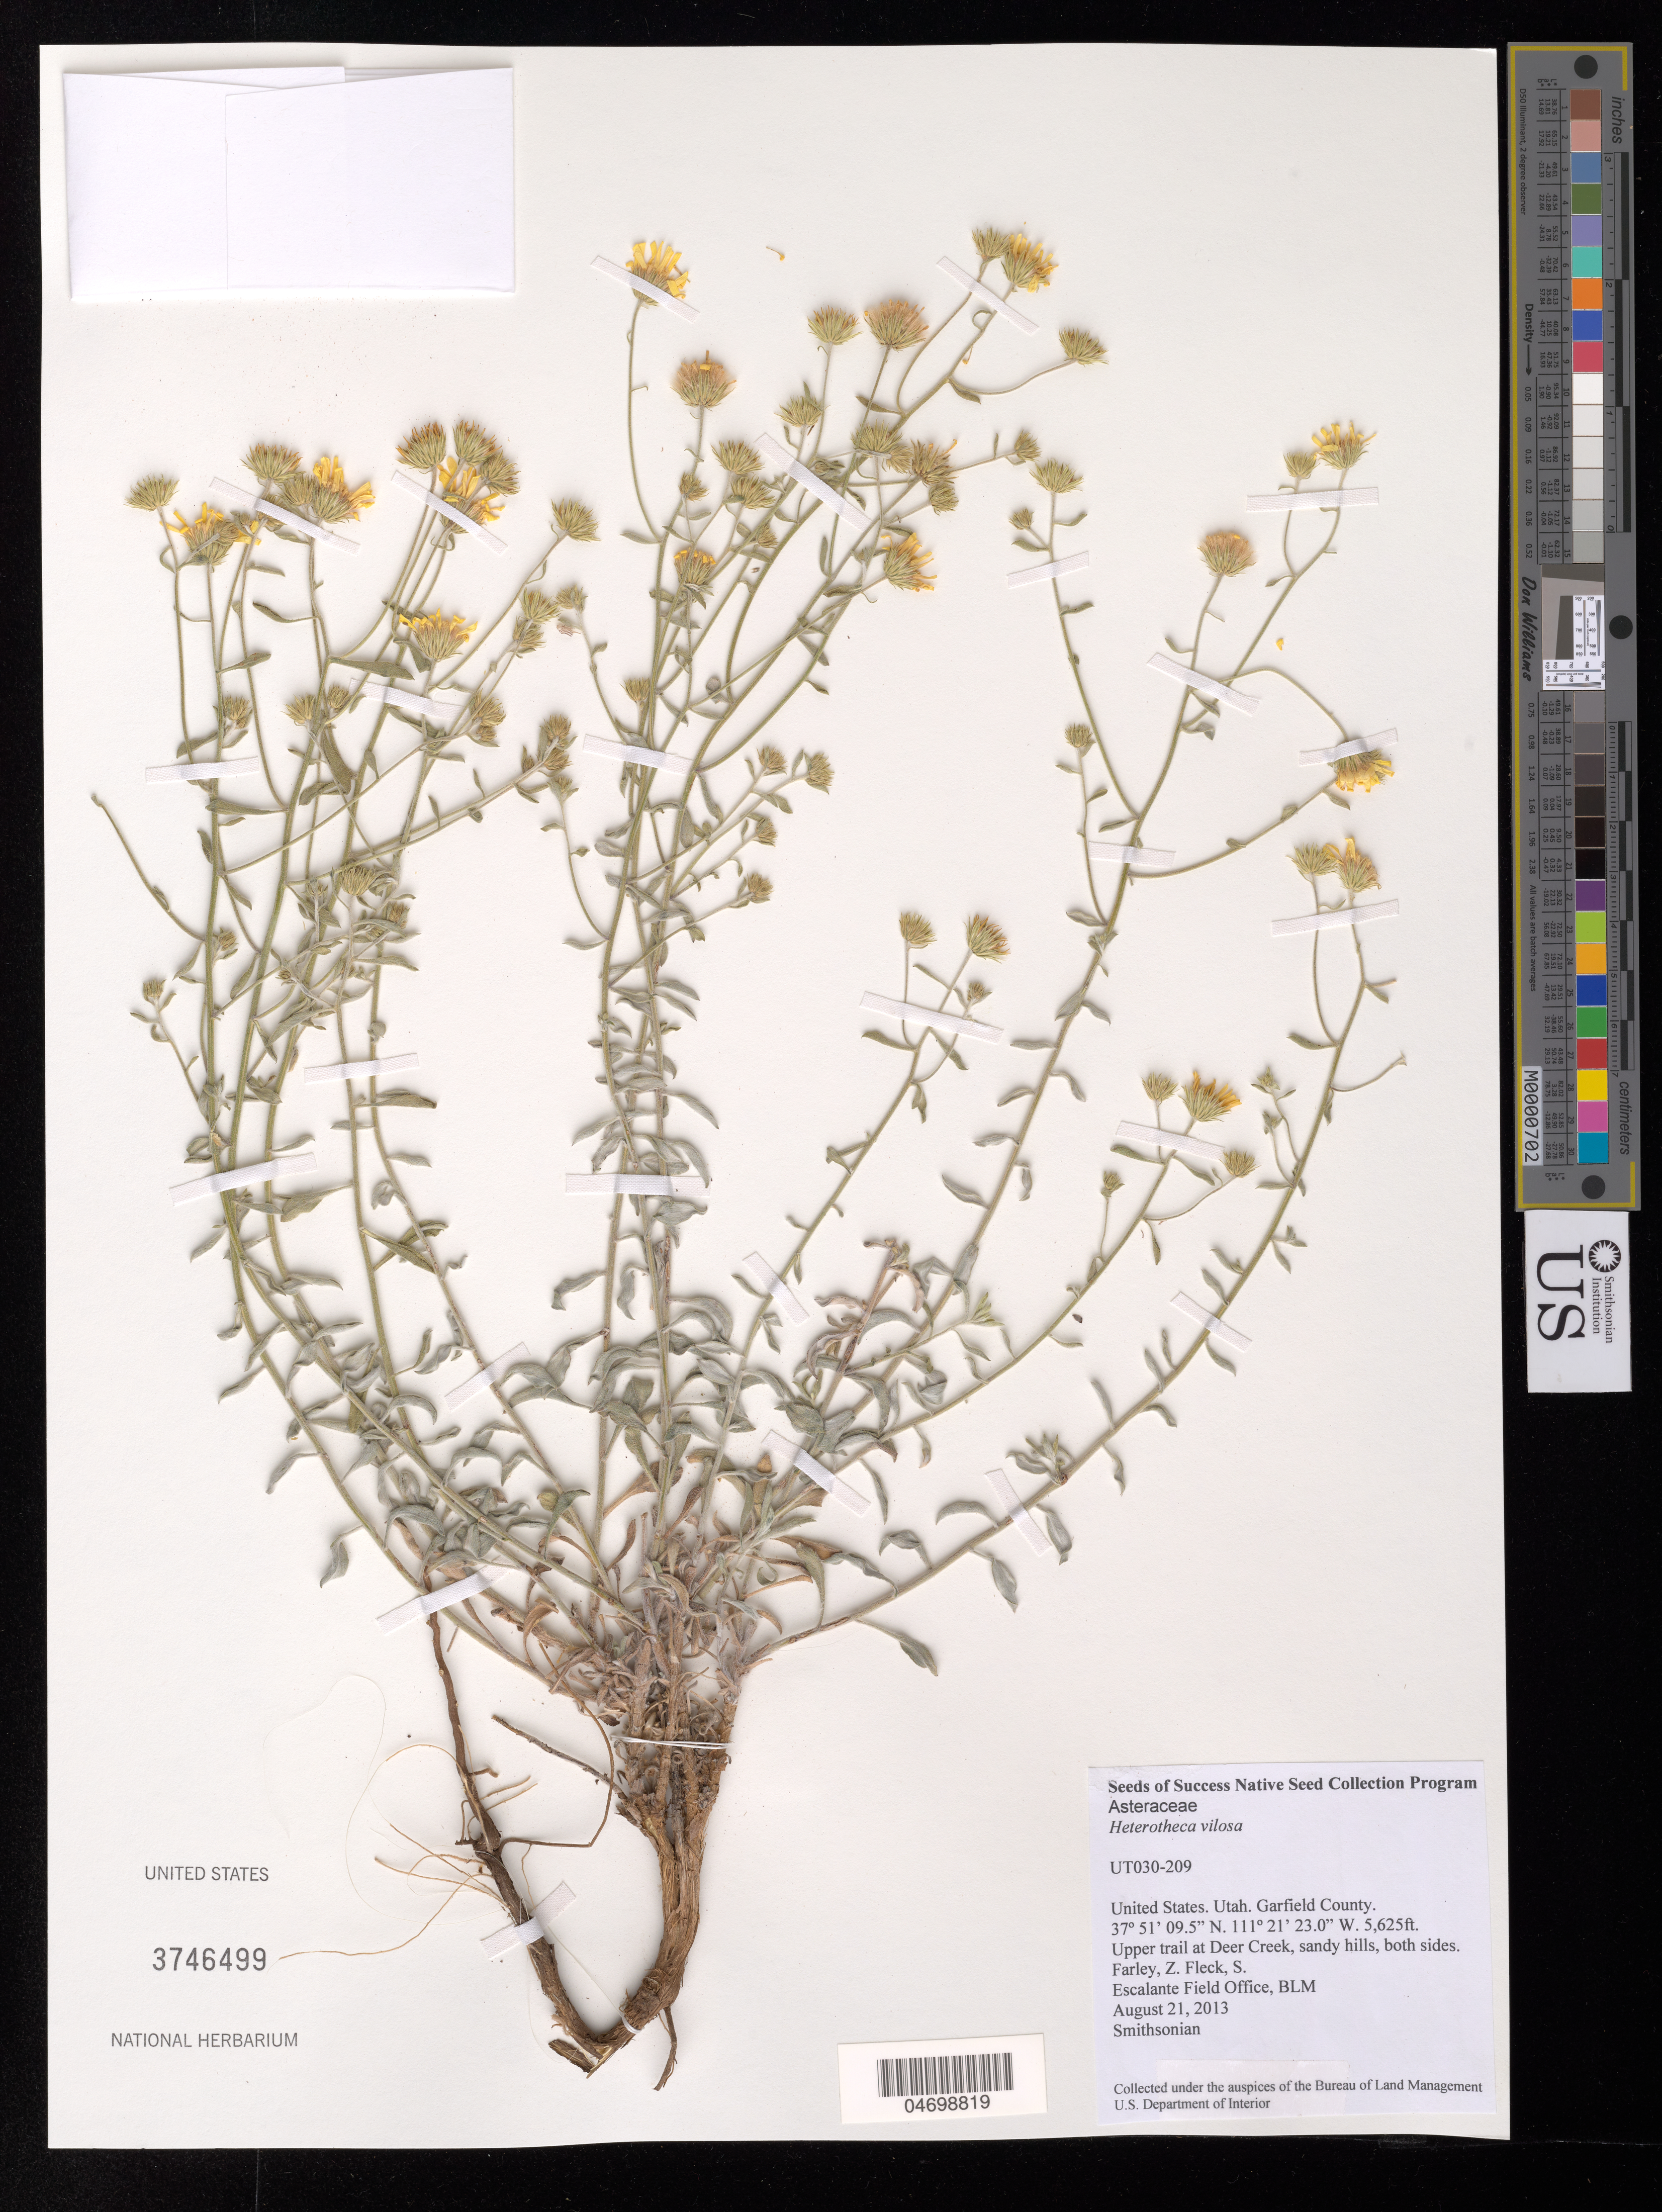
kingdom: Plantae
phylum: Tracheophyta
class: Magnoliopsida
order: Asterales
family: Asteraceae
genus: Heterotheca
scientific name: Heterotheca villosa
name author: (Pursh) Shinners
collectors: Z. Farley & S. Fleck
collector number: UT030-209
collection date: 2013-08-21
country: United States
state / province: Utah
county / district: Garfield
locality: Upper trail at Deer Creek, sandy hills, both sides.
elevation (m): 1714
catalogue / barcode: US 3746499